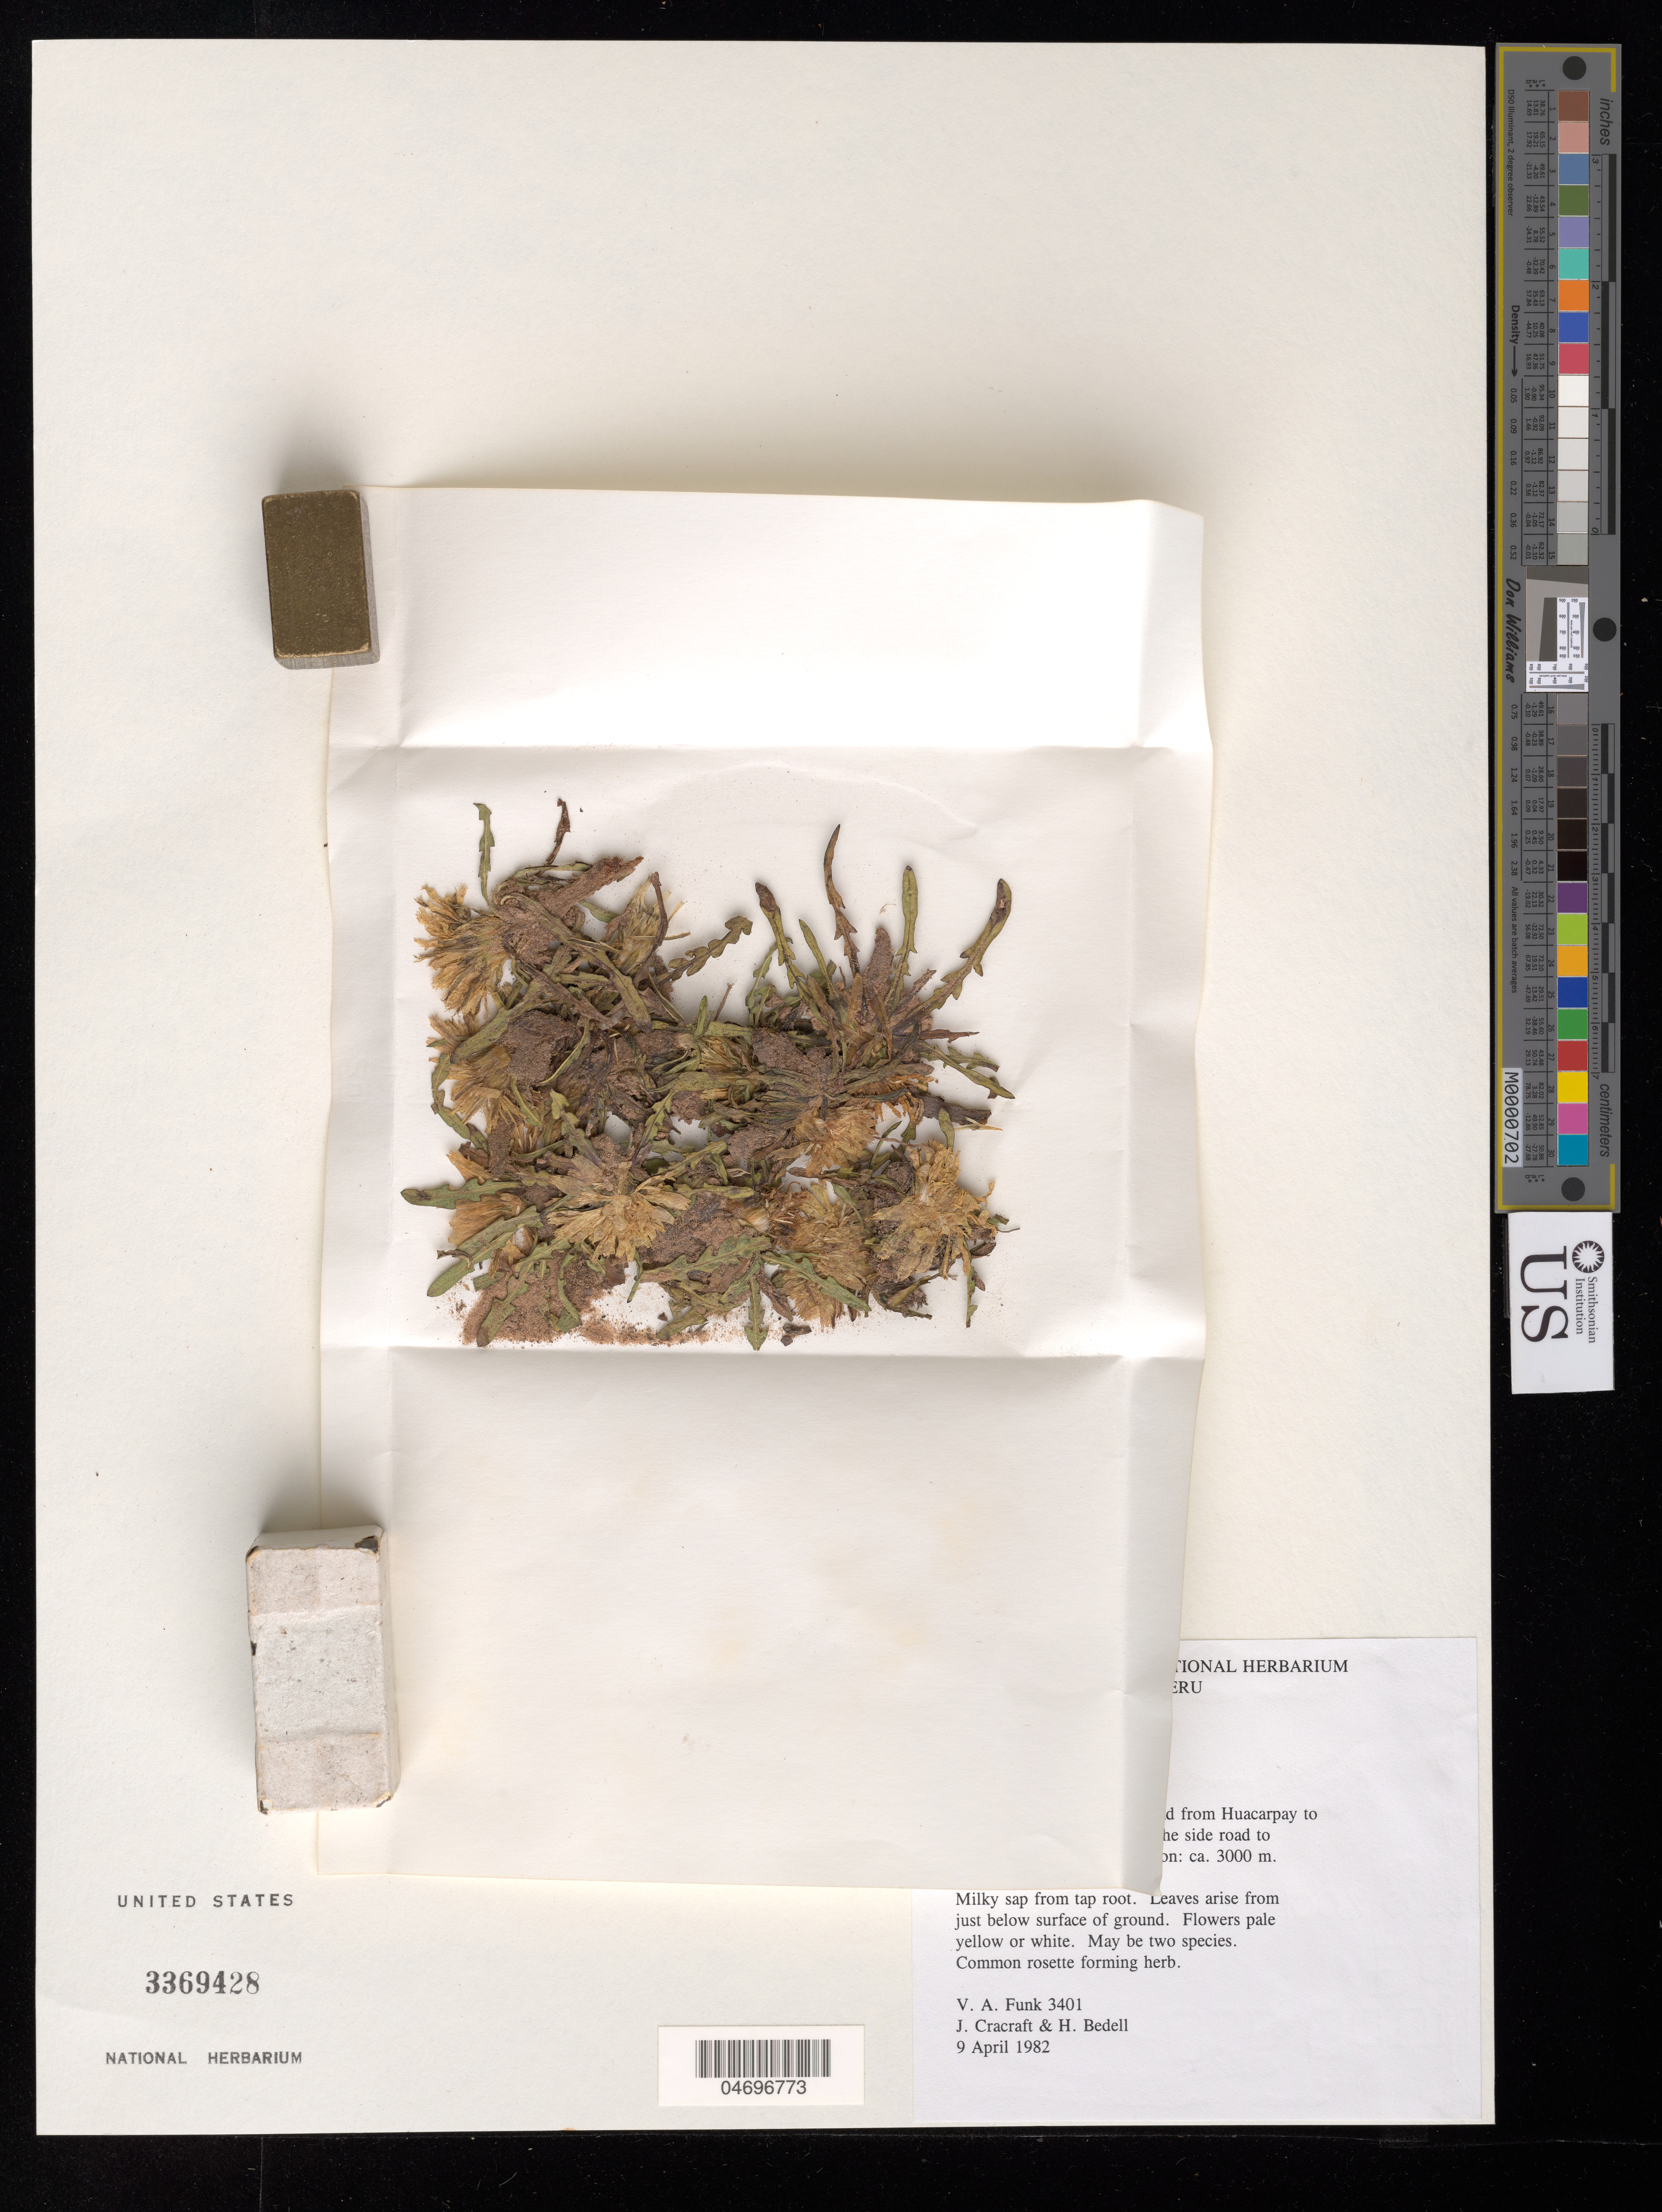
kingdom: Plantae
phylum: Tracheophyta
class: Magnoliopsida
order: Asterales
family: Asteraceae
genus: Senecio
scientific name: Senecio sp.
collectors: V. Funk, J. L. Cracraft & H. Bedell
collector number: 3401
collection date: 1982-04-09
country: Peru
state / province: Cusco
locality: Cuzco: Paucartambo. Road from Huacarpay to Paucartambo. 0.5 km past the side road to Huasac.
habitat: Sub-puna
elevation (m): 3000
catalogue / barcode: US 3369428